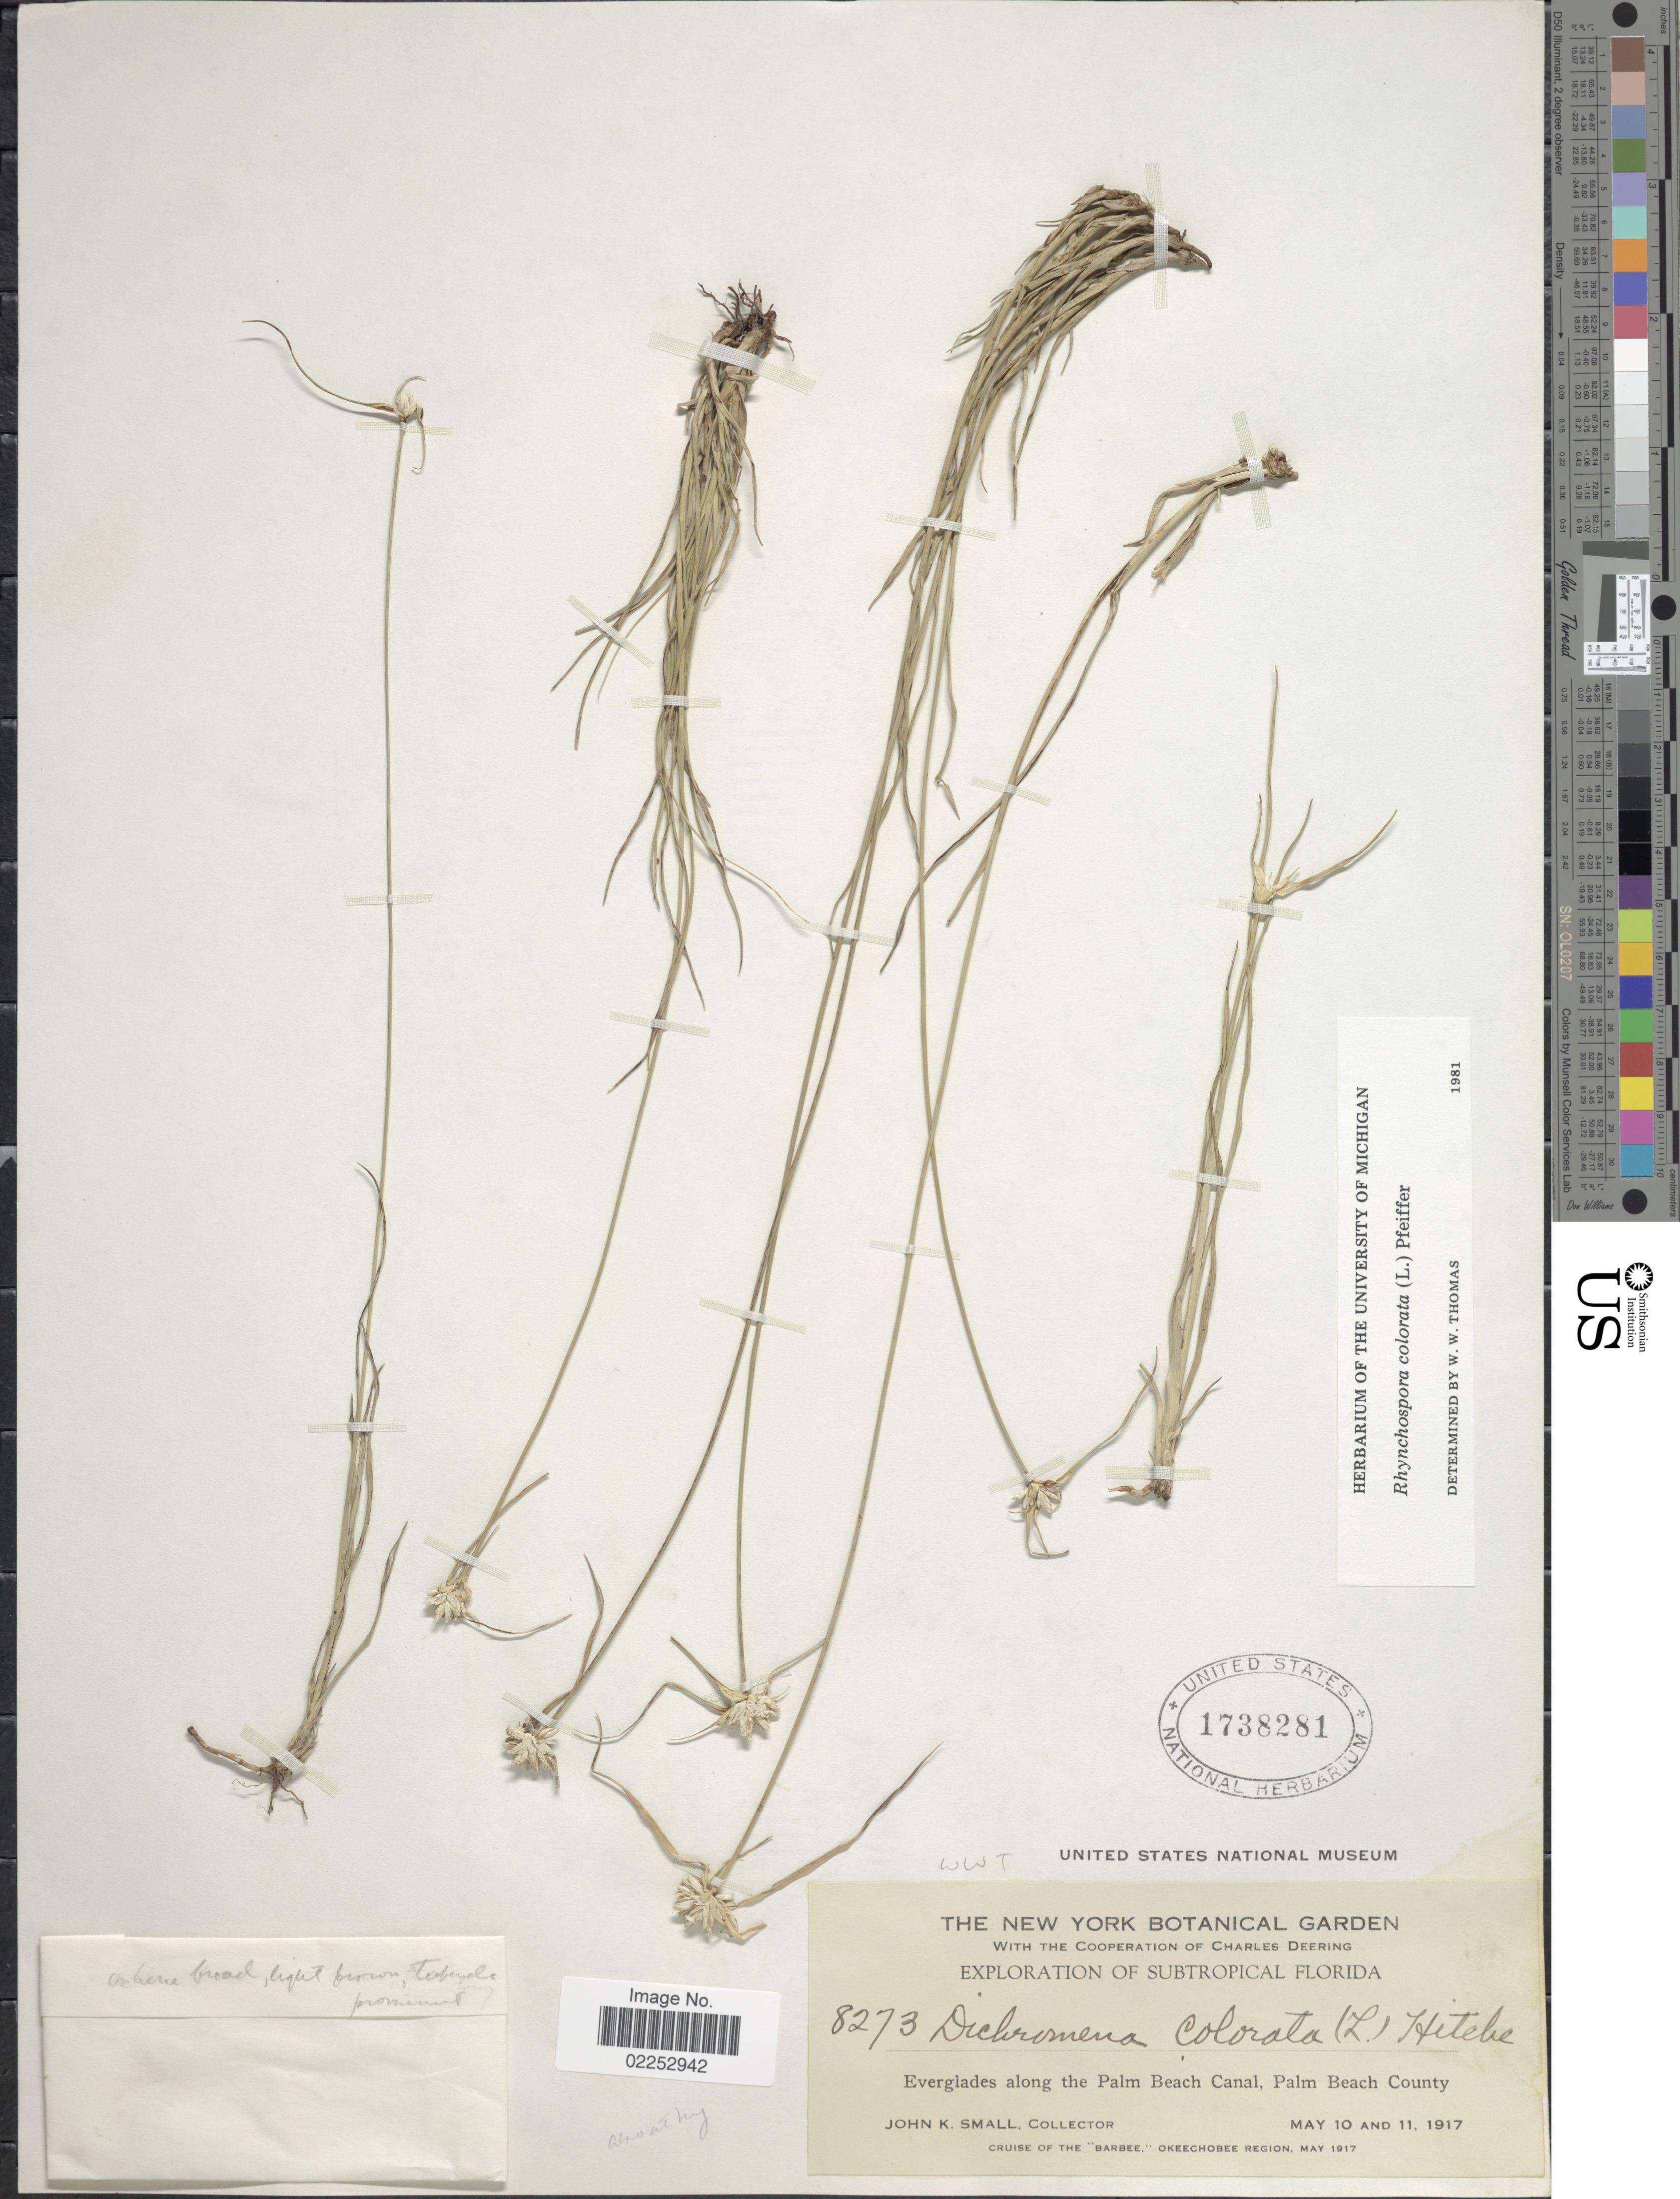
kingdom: Plantae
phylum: Tracheophyta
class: Liliopsida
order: Poales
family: Cyperaceae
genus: Rhynchospora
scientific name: Rhynchospora colorata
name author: (L.) H. Pfeiff.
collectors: J. K. Small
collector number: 8273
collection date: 1917-05-10/1917-05-11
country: United States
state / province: Florida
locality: Subtropical Florida. Everglades along the Palm Beach Canal, Palm Beach County. the "Barbee," Okeechobee region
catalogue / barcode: US 1738281